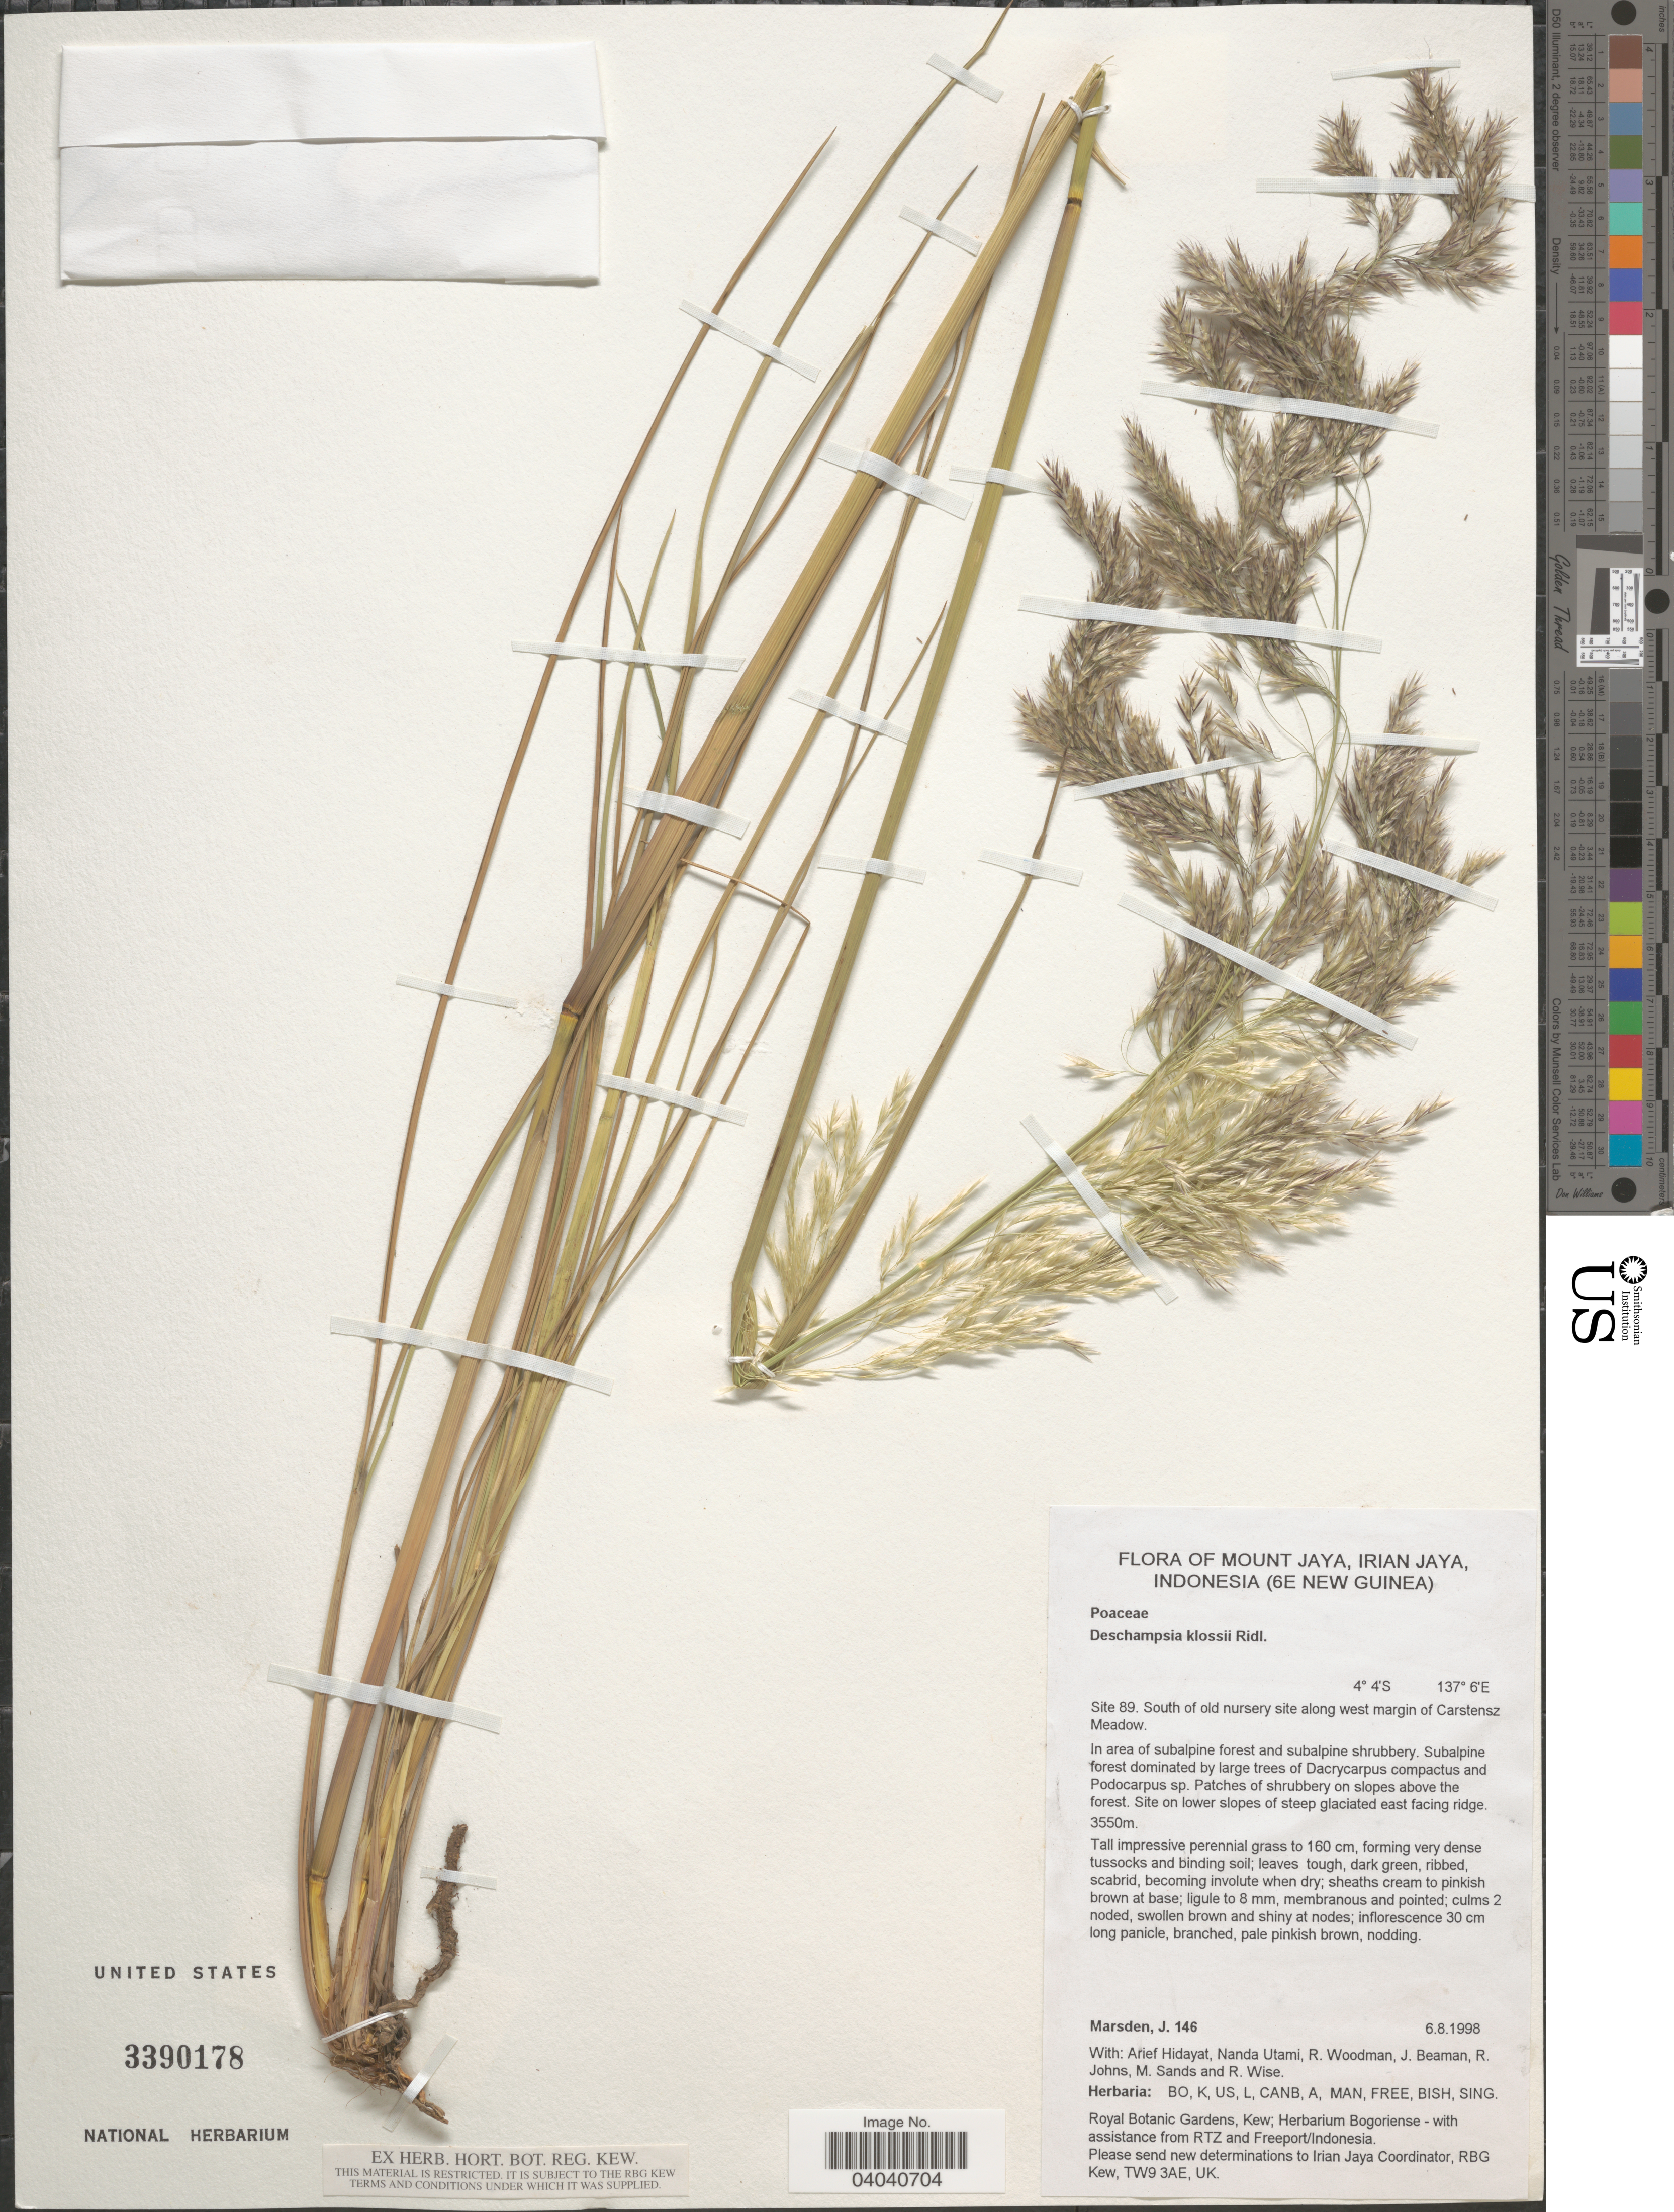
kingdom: Plantae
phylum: Tracheophyta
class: Liliopsida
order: Poales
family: Poaceae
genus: Deschampsia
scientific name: Deschampsia klossii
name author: Ridl.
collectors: J. Marsden, A. Hidayat, N. Utami & R. Woodman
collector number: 146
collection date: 1998-08-06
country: Indonesia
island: New Guinea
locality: Mount Jaya, Irian Jaya, Indonesia (6e New Guinea). Site 89. South of old nursery site along west margin of Carstensz Meadow. In area of subalpine forest and subalpine shrubbery. Site on lower slopes of steep glaciated east facing ridge.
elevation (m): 3550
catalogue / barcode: US 3390178